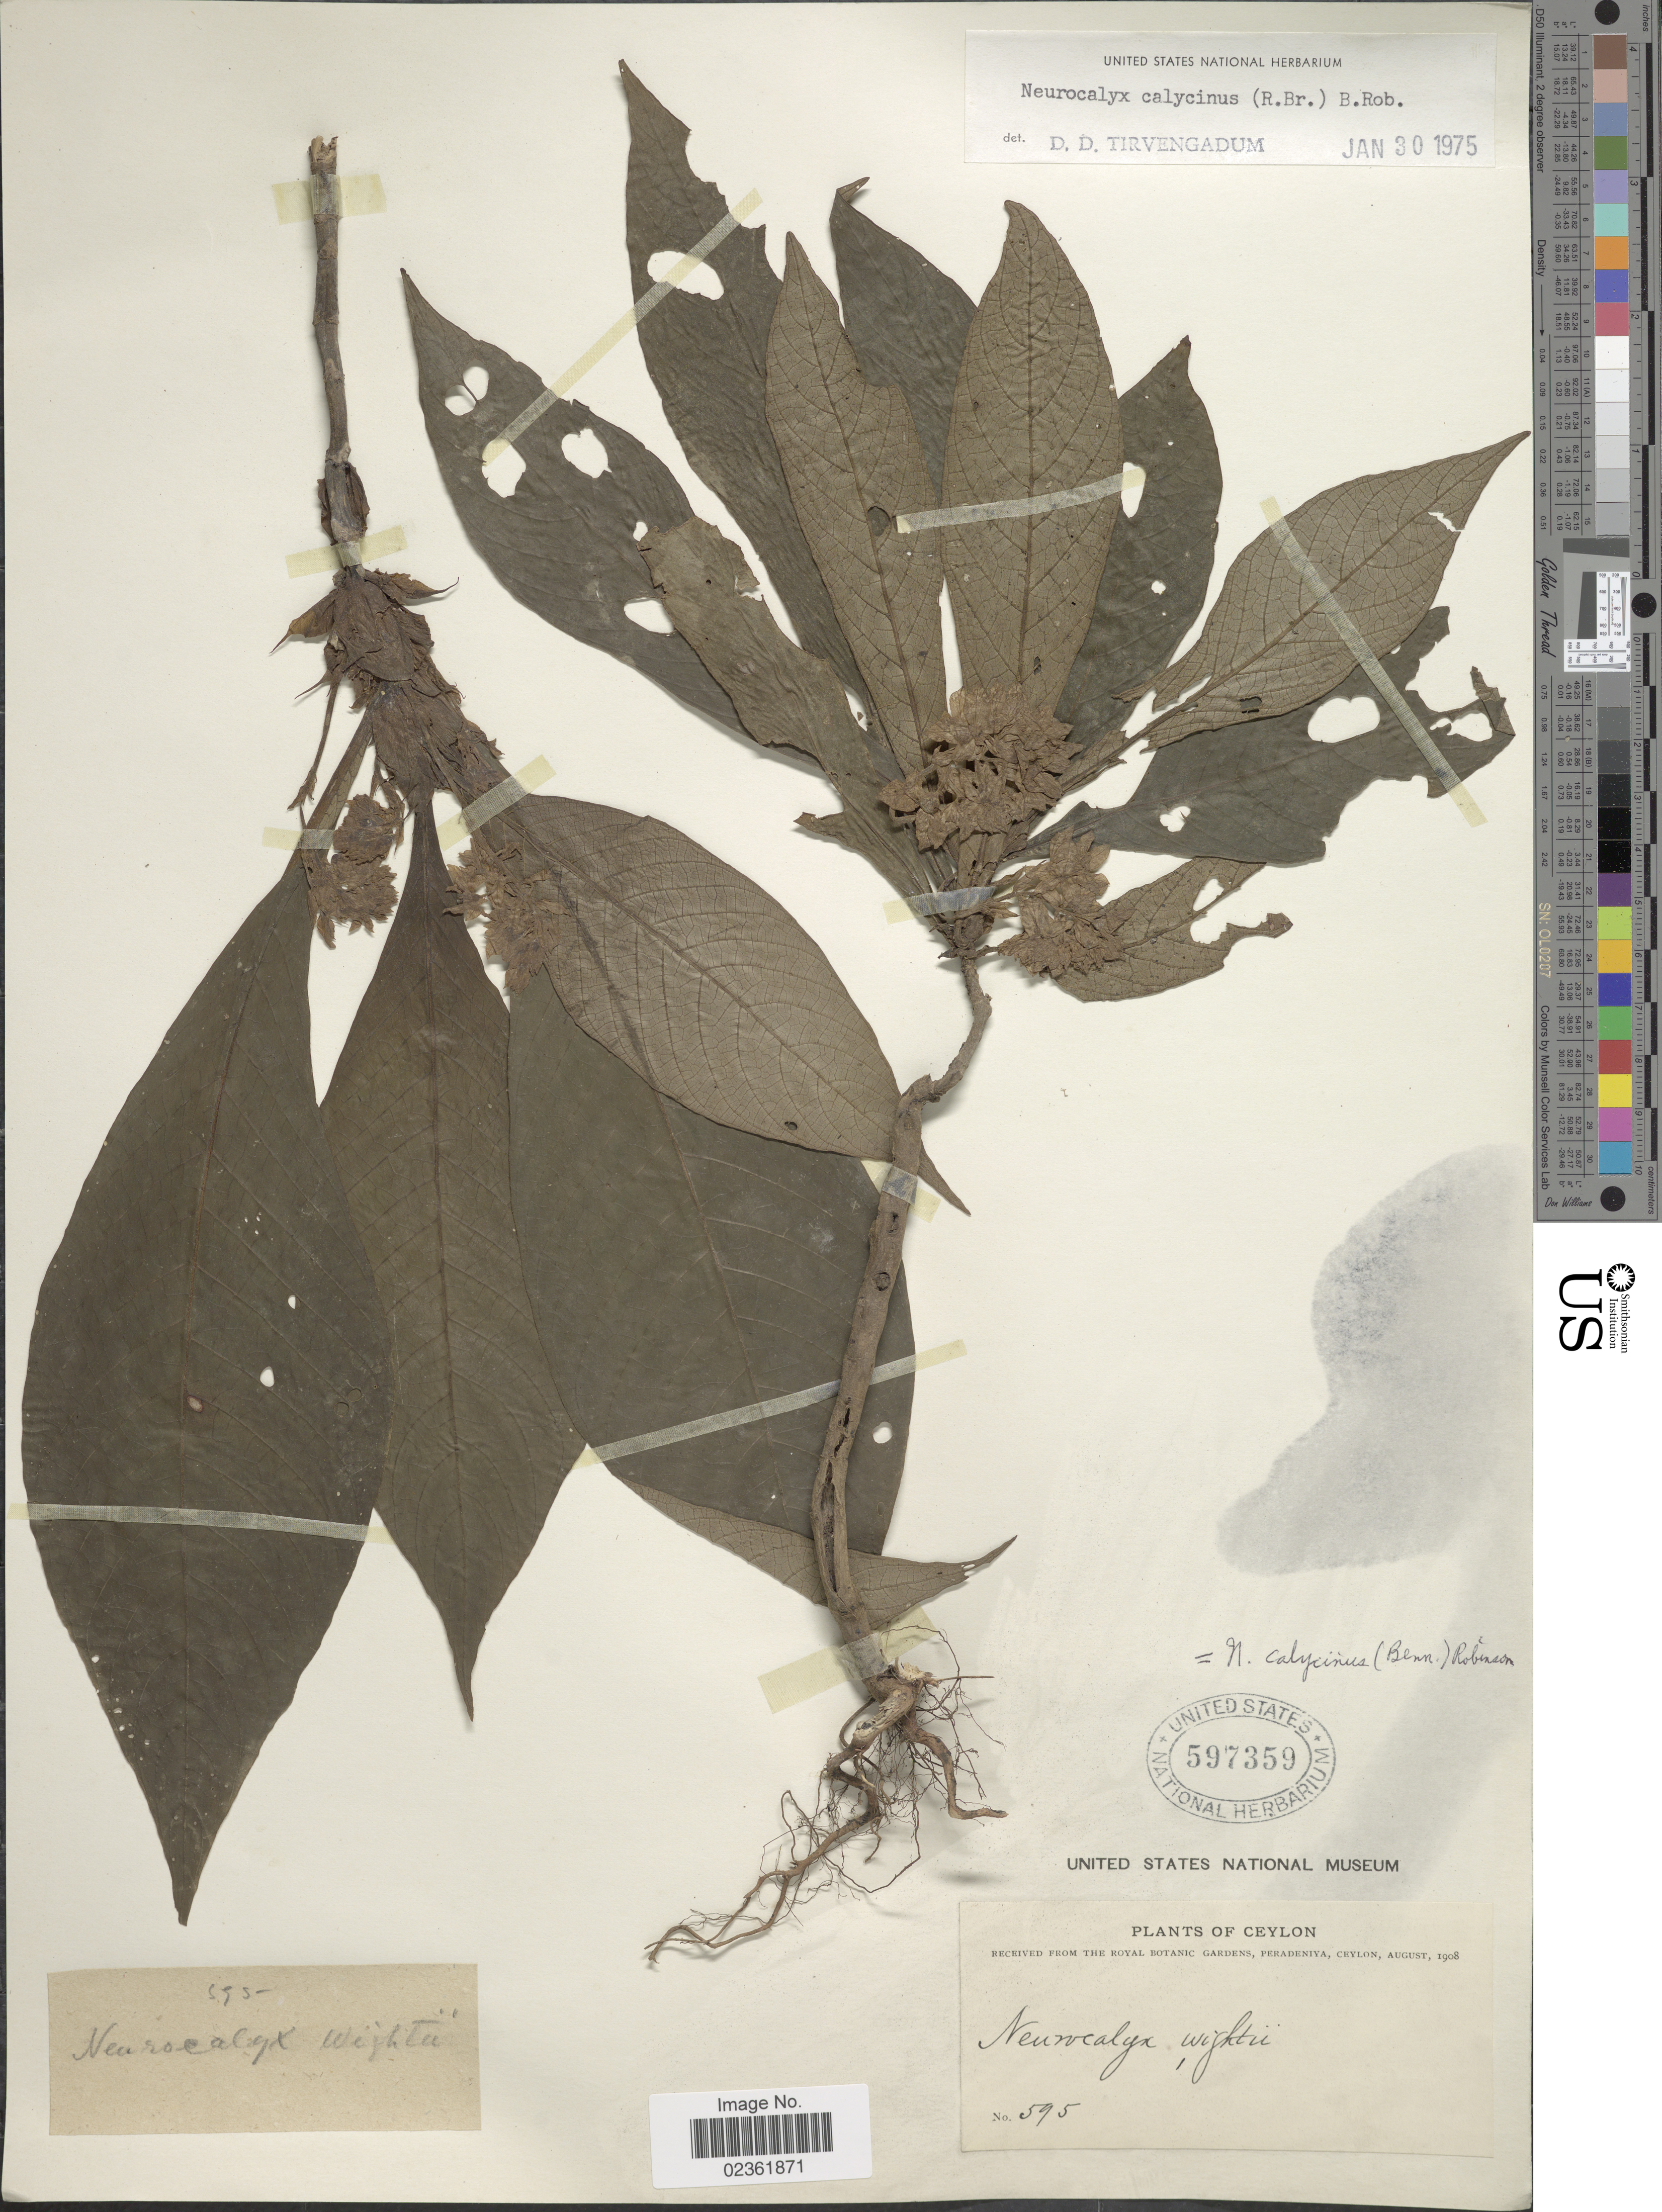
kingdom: Plantae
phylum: Tracheophyta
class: Magnoliopsida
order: Gentianales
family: Rubiaceae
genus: Neurocalyx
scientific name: Neurocalyx calycinus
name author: (R. Br. ex Benn.) Rob.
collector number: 595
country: Sri Lanka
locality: Ceylon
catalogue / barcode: US 597359